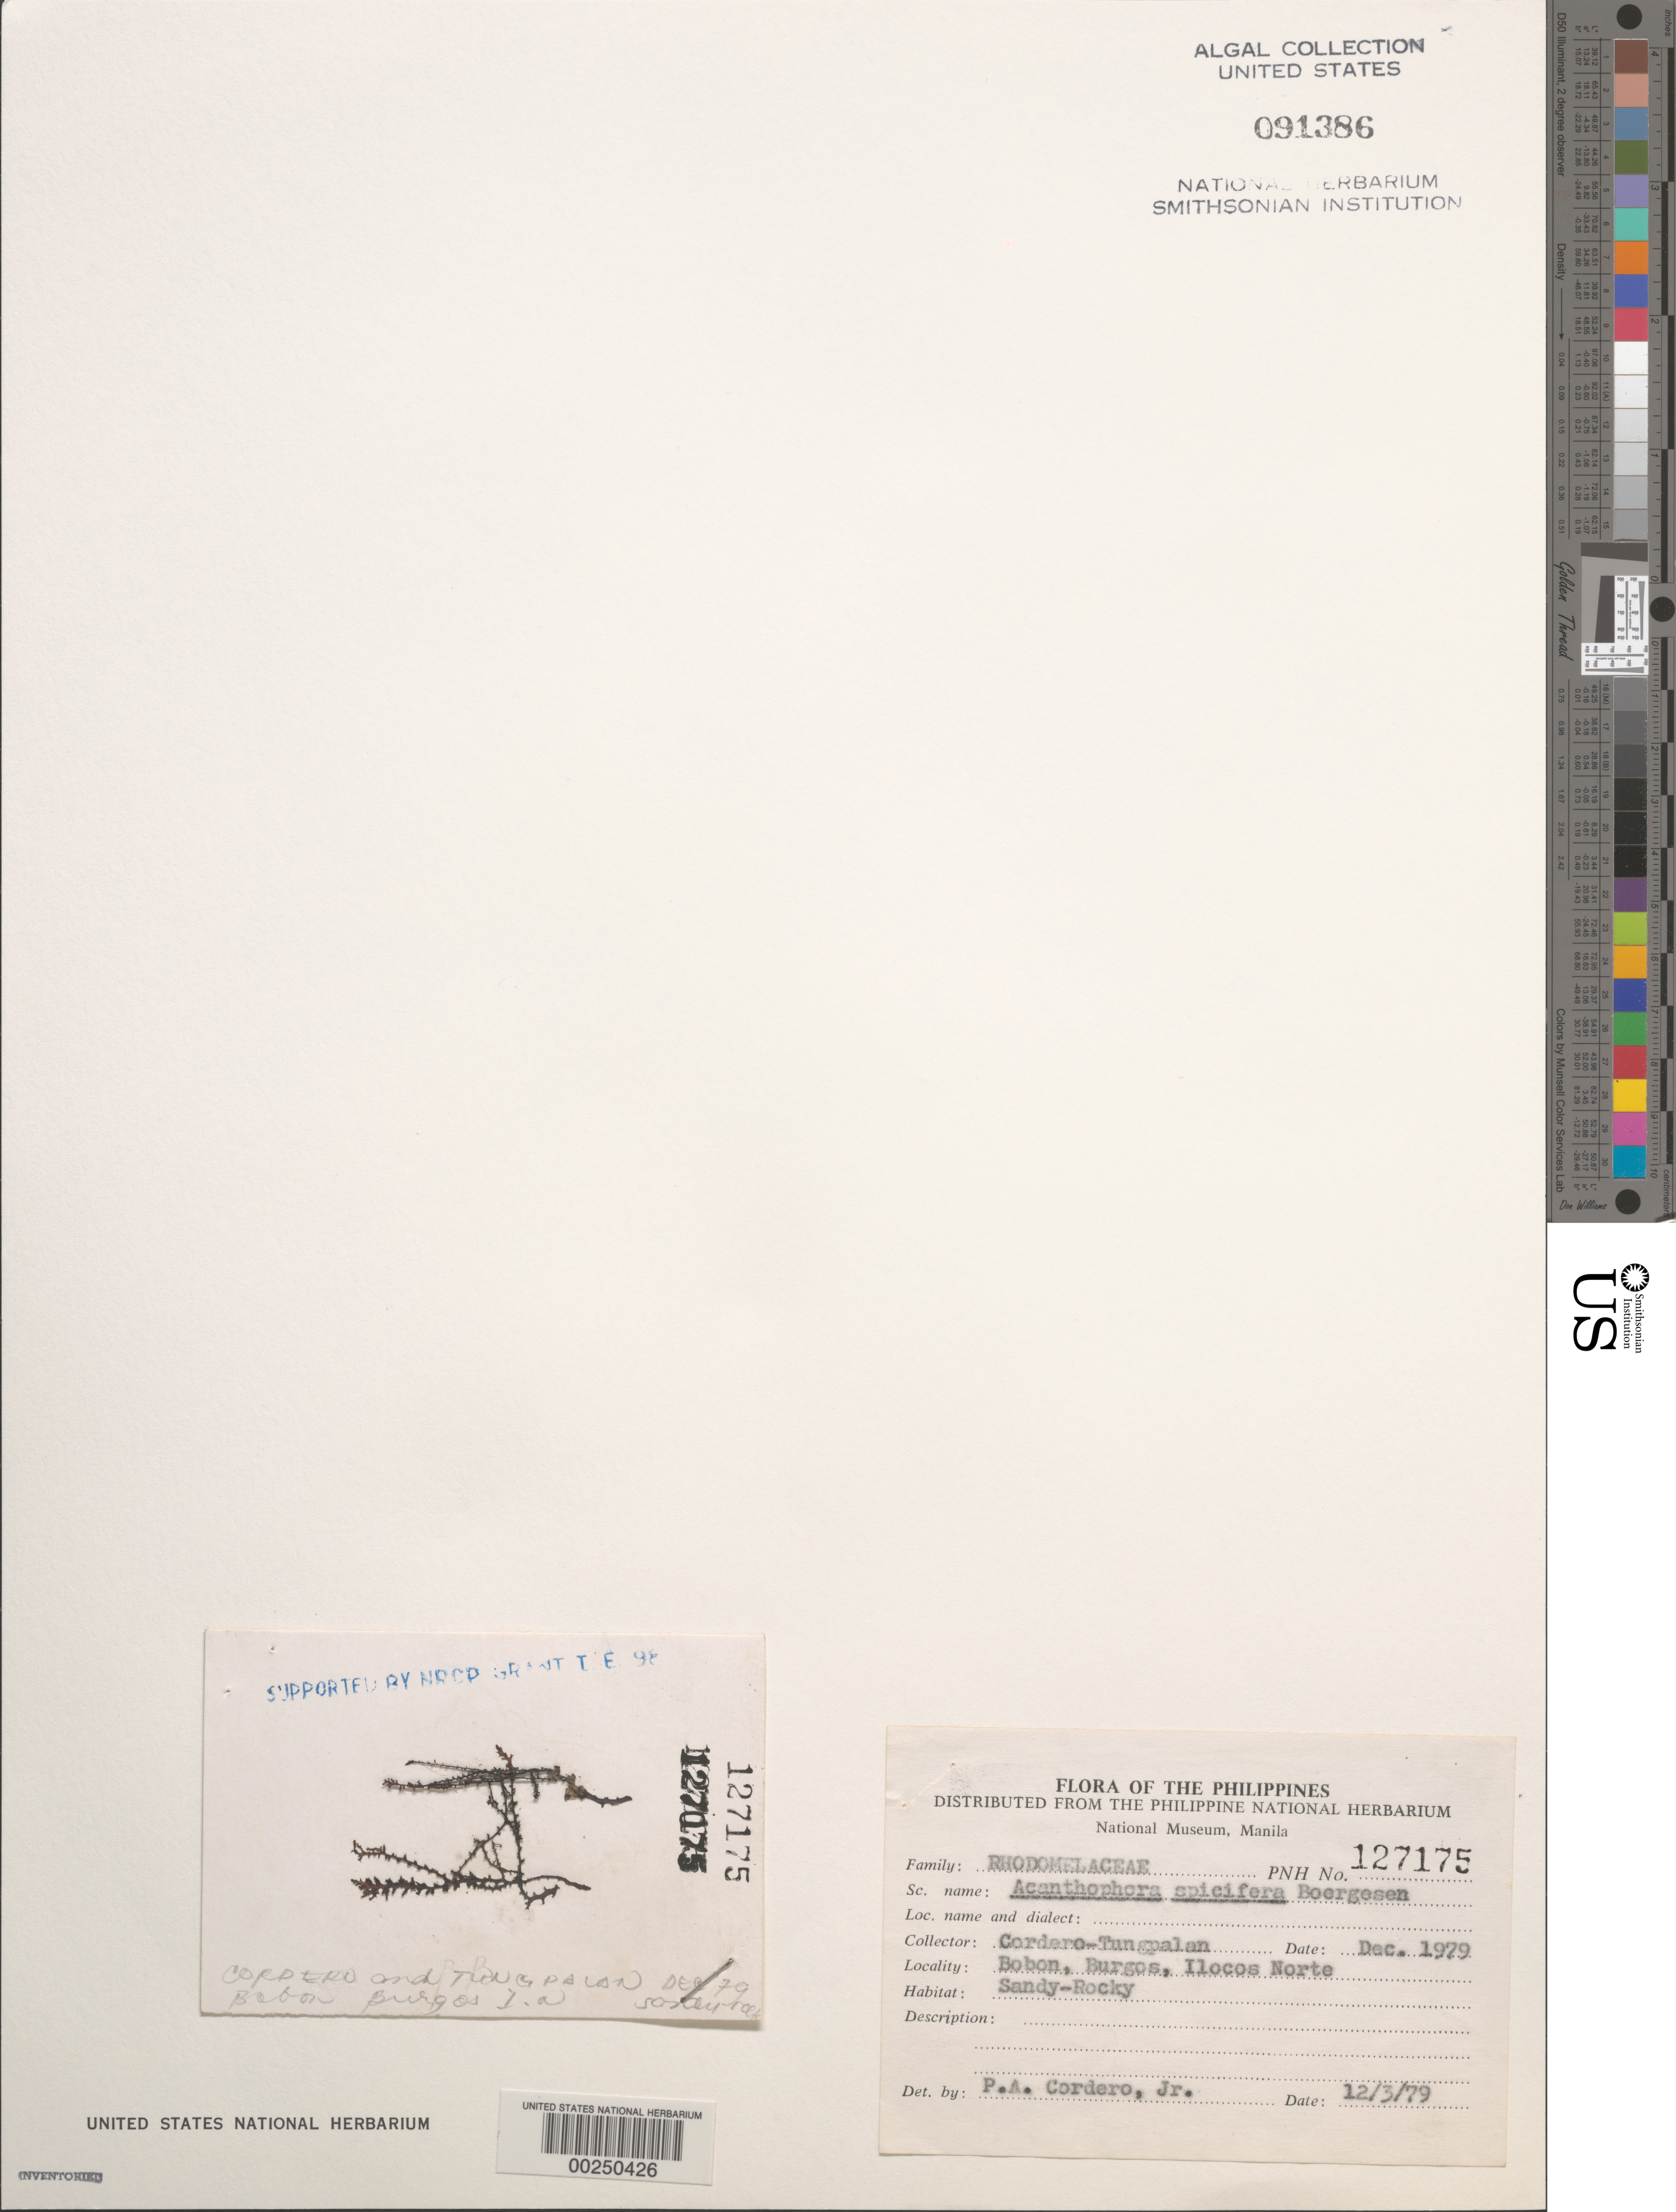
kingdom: Plantae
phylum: Rhodophyta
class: Florideophyceae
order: Ceramiales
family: Rhodomelaceae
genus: Acanthophora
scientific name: Acanthophora spicifera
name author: (Vahl) Børgesen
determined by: Cordero, P. A., Jr.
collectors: P. A. Cordero & A. Tungpalan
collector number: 127175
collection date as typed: Dec 1979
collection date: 1979-12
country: Philippines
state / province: Ilocos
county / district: Ilocos Norte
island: Luzon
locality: Bobon, Burgos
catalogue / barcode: US 91386